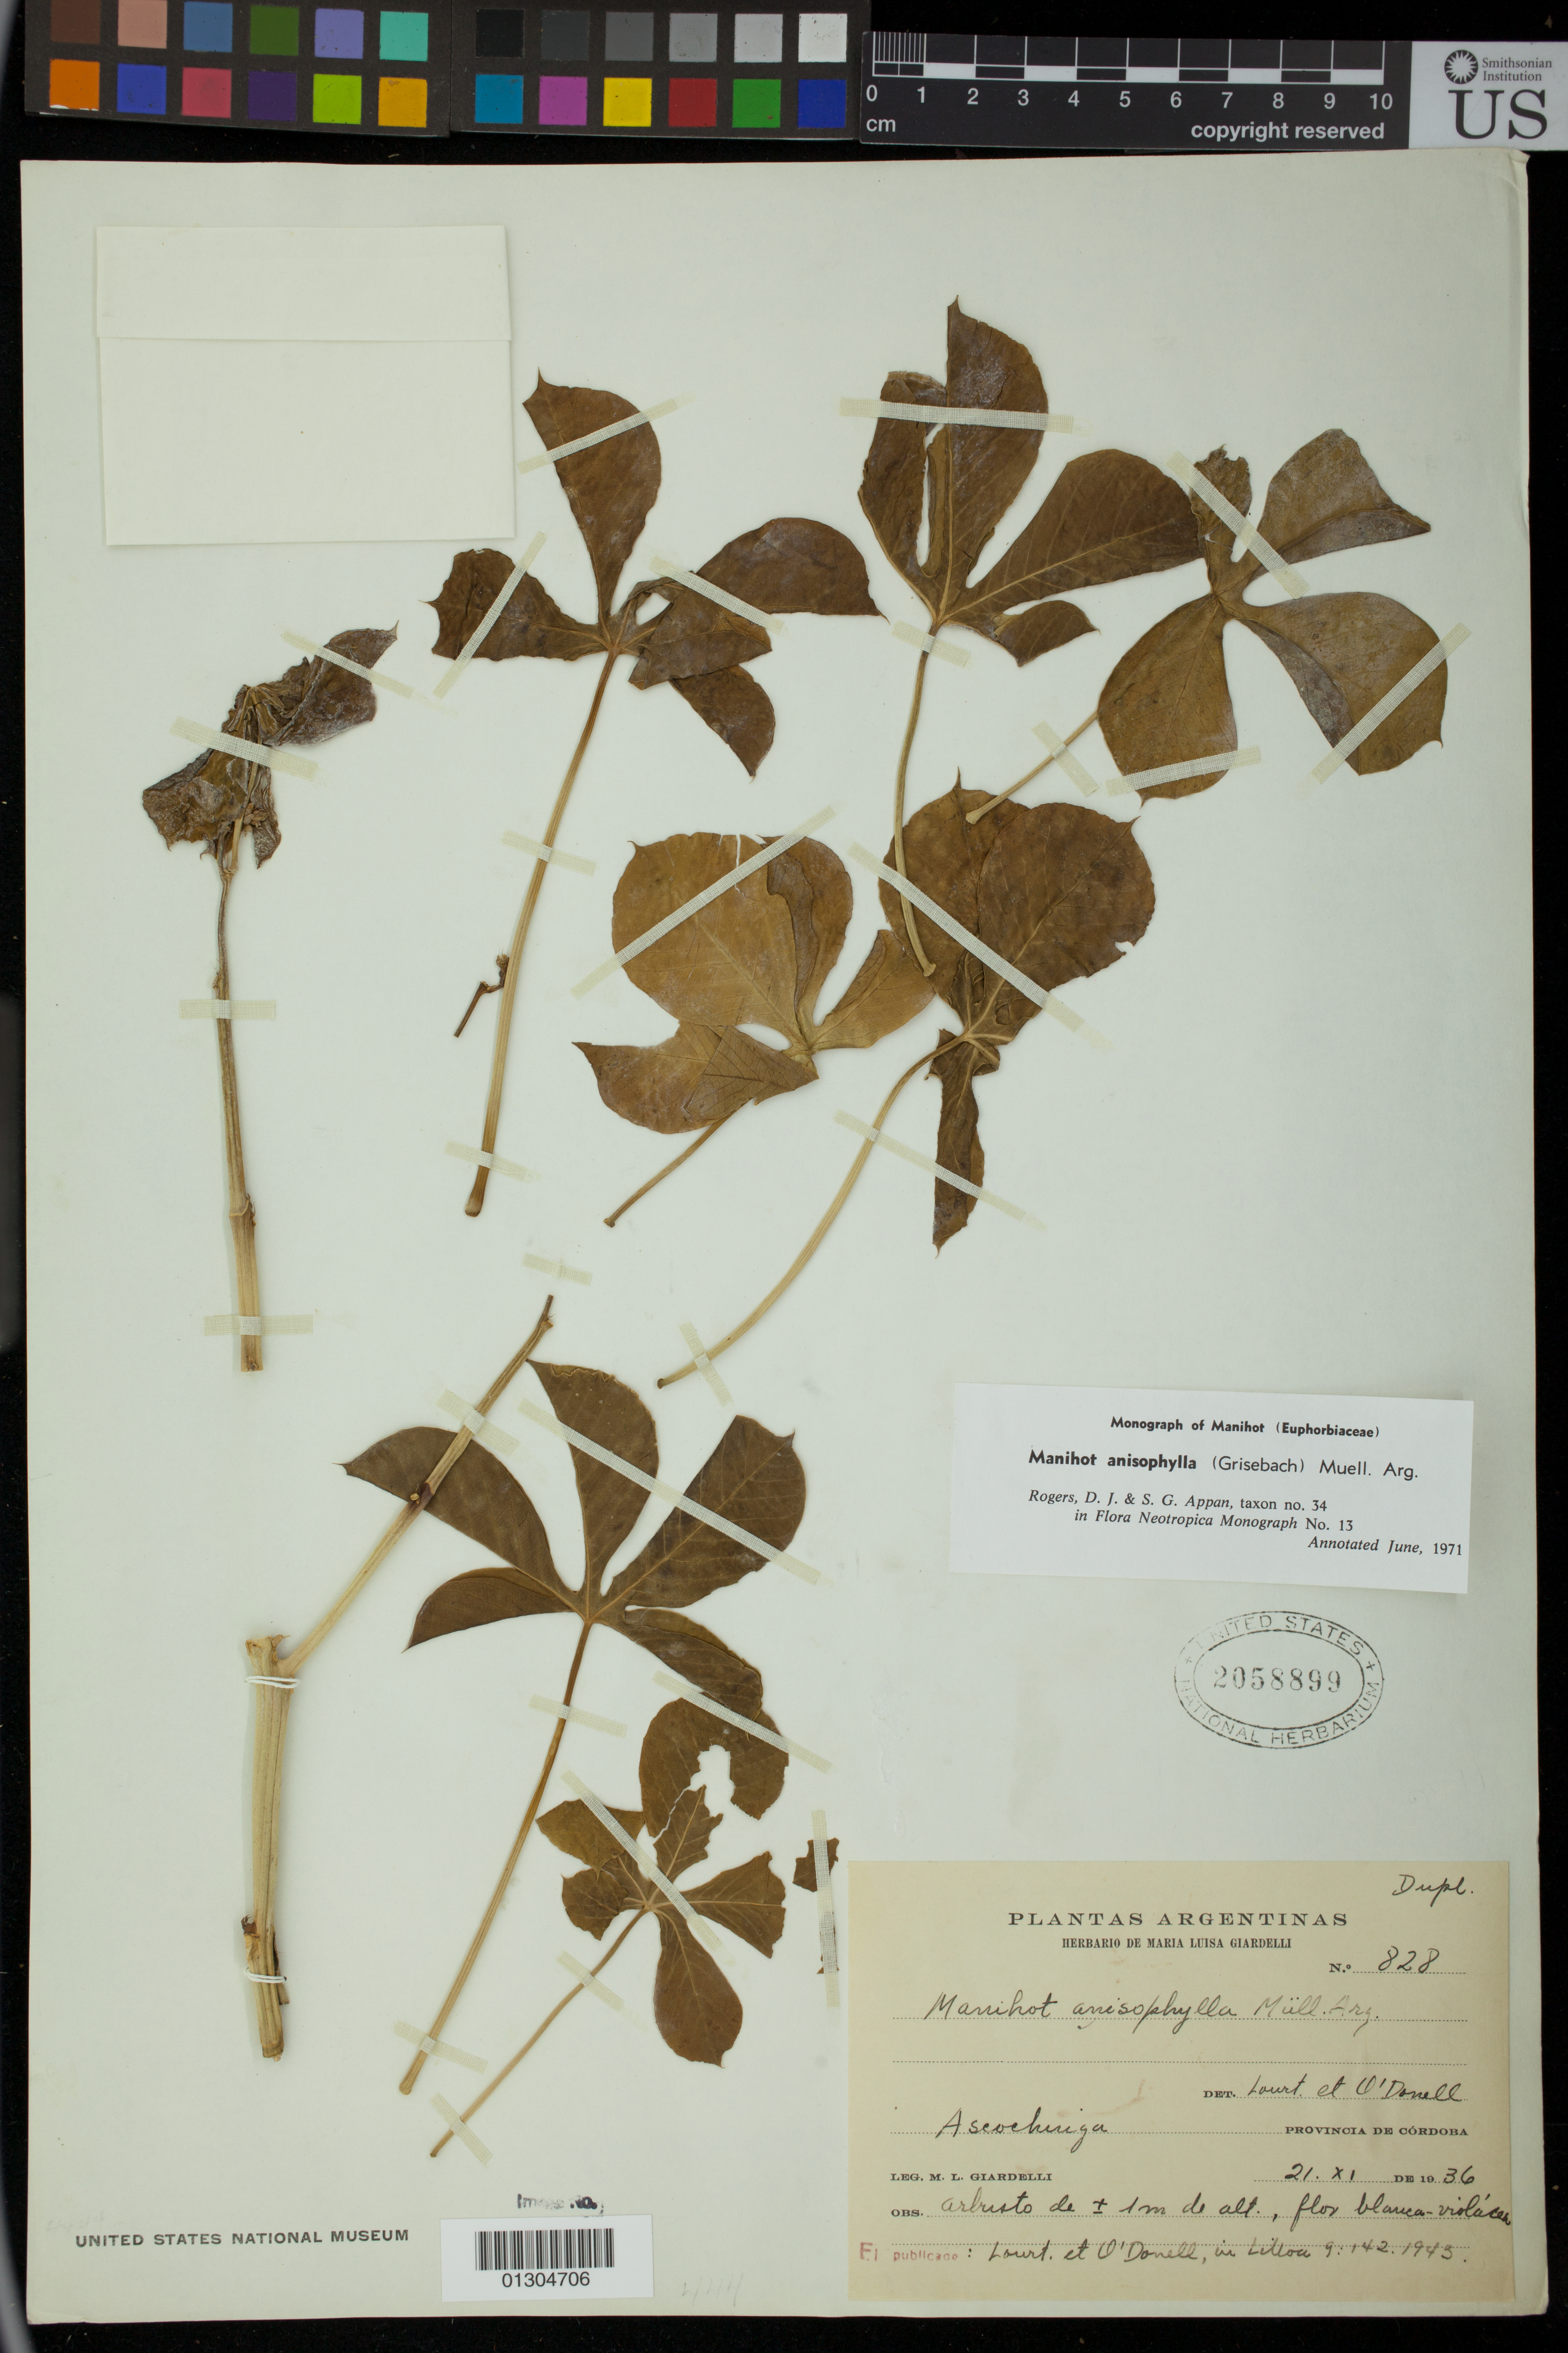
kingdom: Plantae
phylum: Tracheophyta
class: Magnoliopsida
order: Malpighiales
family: Euphorbiaceae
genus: Manihot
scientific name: Manihot anisophylla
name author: (Griseb.) Müll. Arg.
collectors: M. Giardelli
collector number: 828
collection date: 1936-11-21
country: Argentina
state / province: Cordoba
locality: Ascochinga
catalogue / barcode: US 2058899